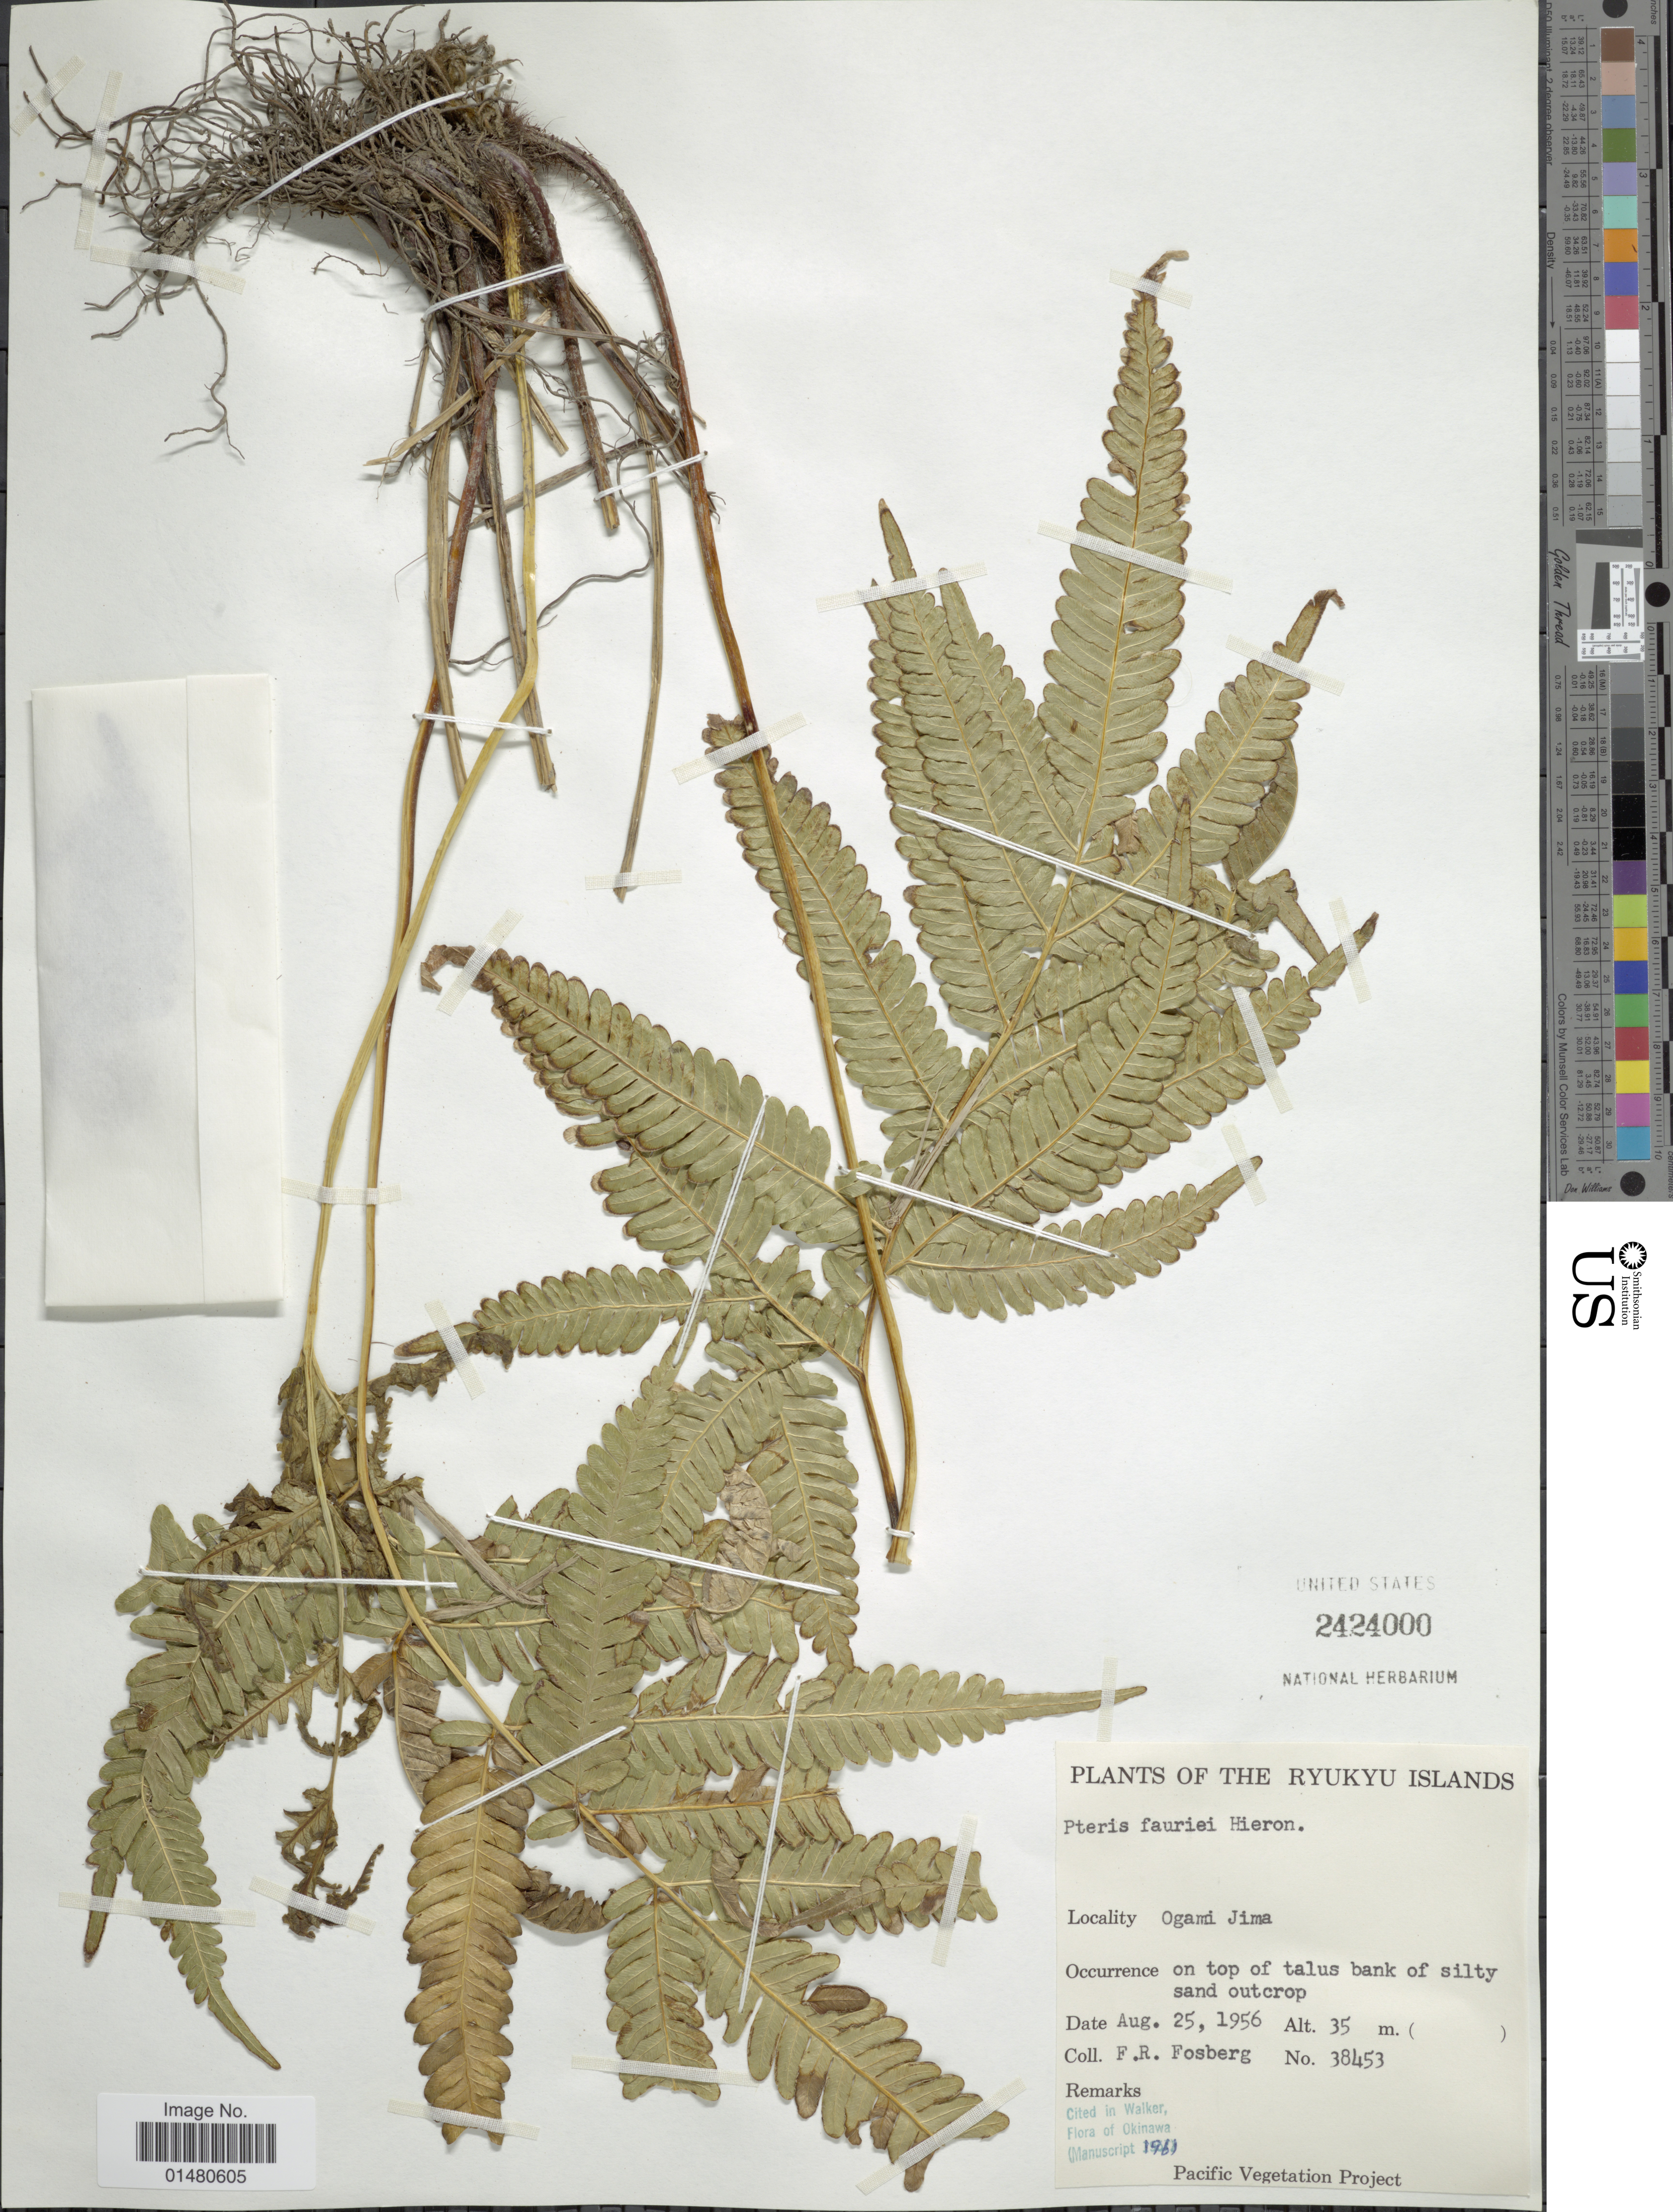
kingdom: Plantae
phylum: Tracheophyta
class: Polypodiopsida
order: Polypodiales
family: Pteridaceae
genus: Pteris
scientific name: Pteris fauriei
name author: Hieron.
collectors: F. R. Fosberg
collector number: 38453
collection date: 1956-08-25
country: Japan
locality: The Ryukyu Islands, Ogami Jima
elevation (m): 35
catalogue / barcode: US 2424000